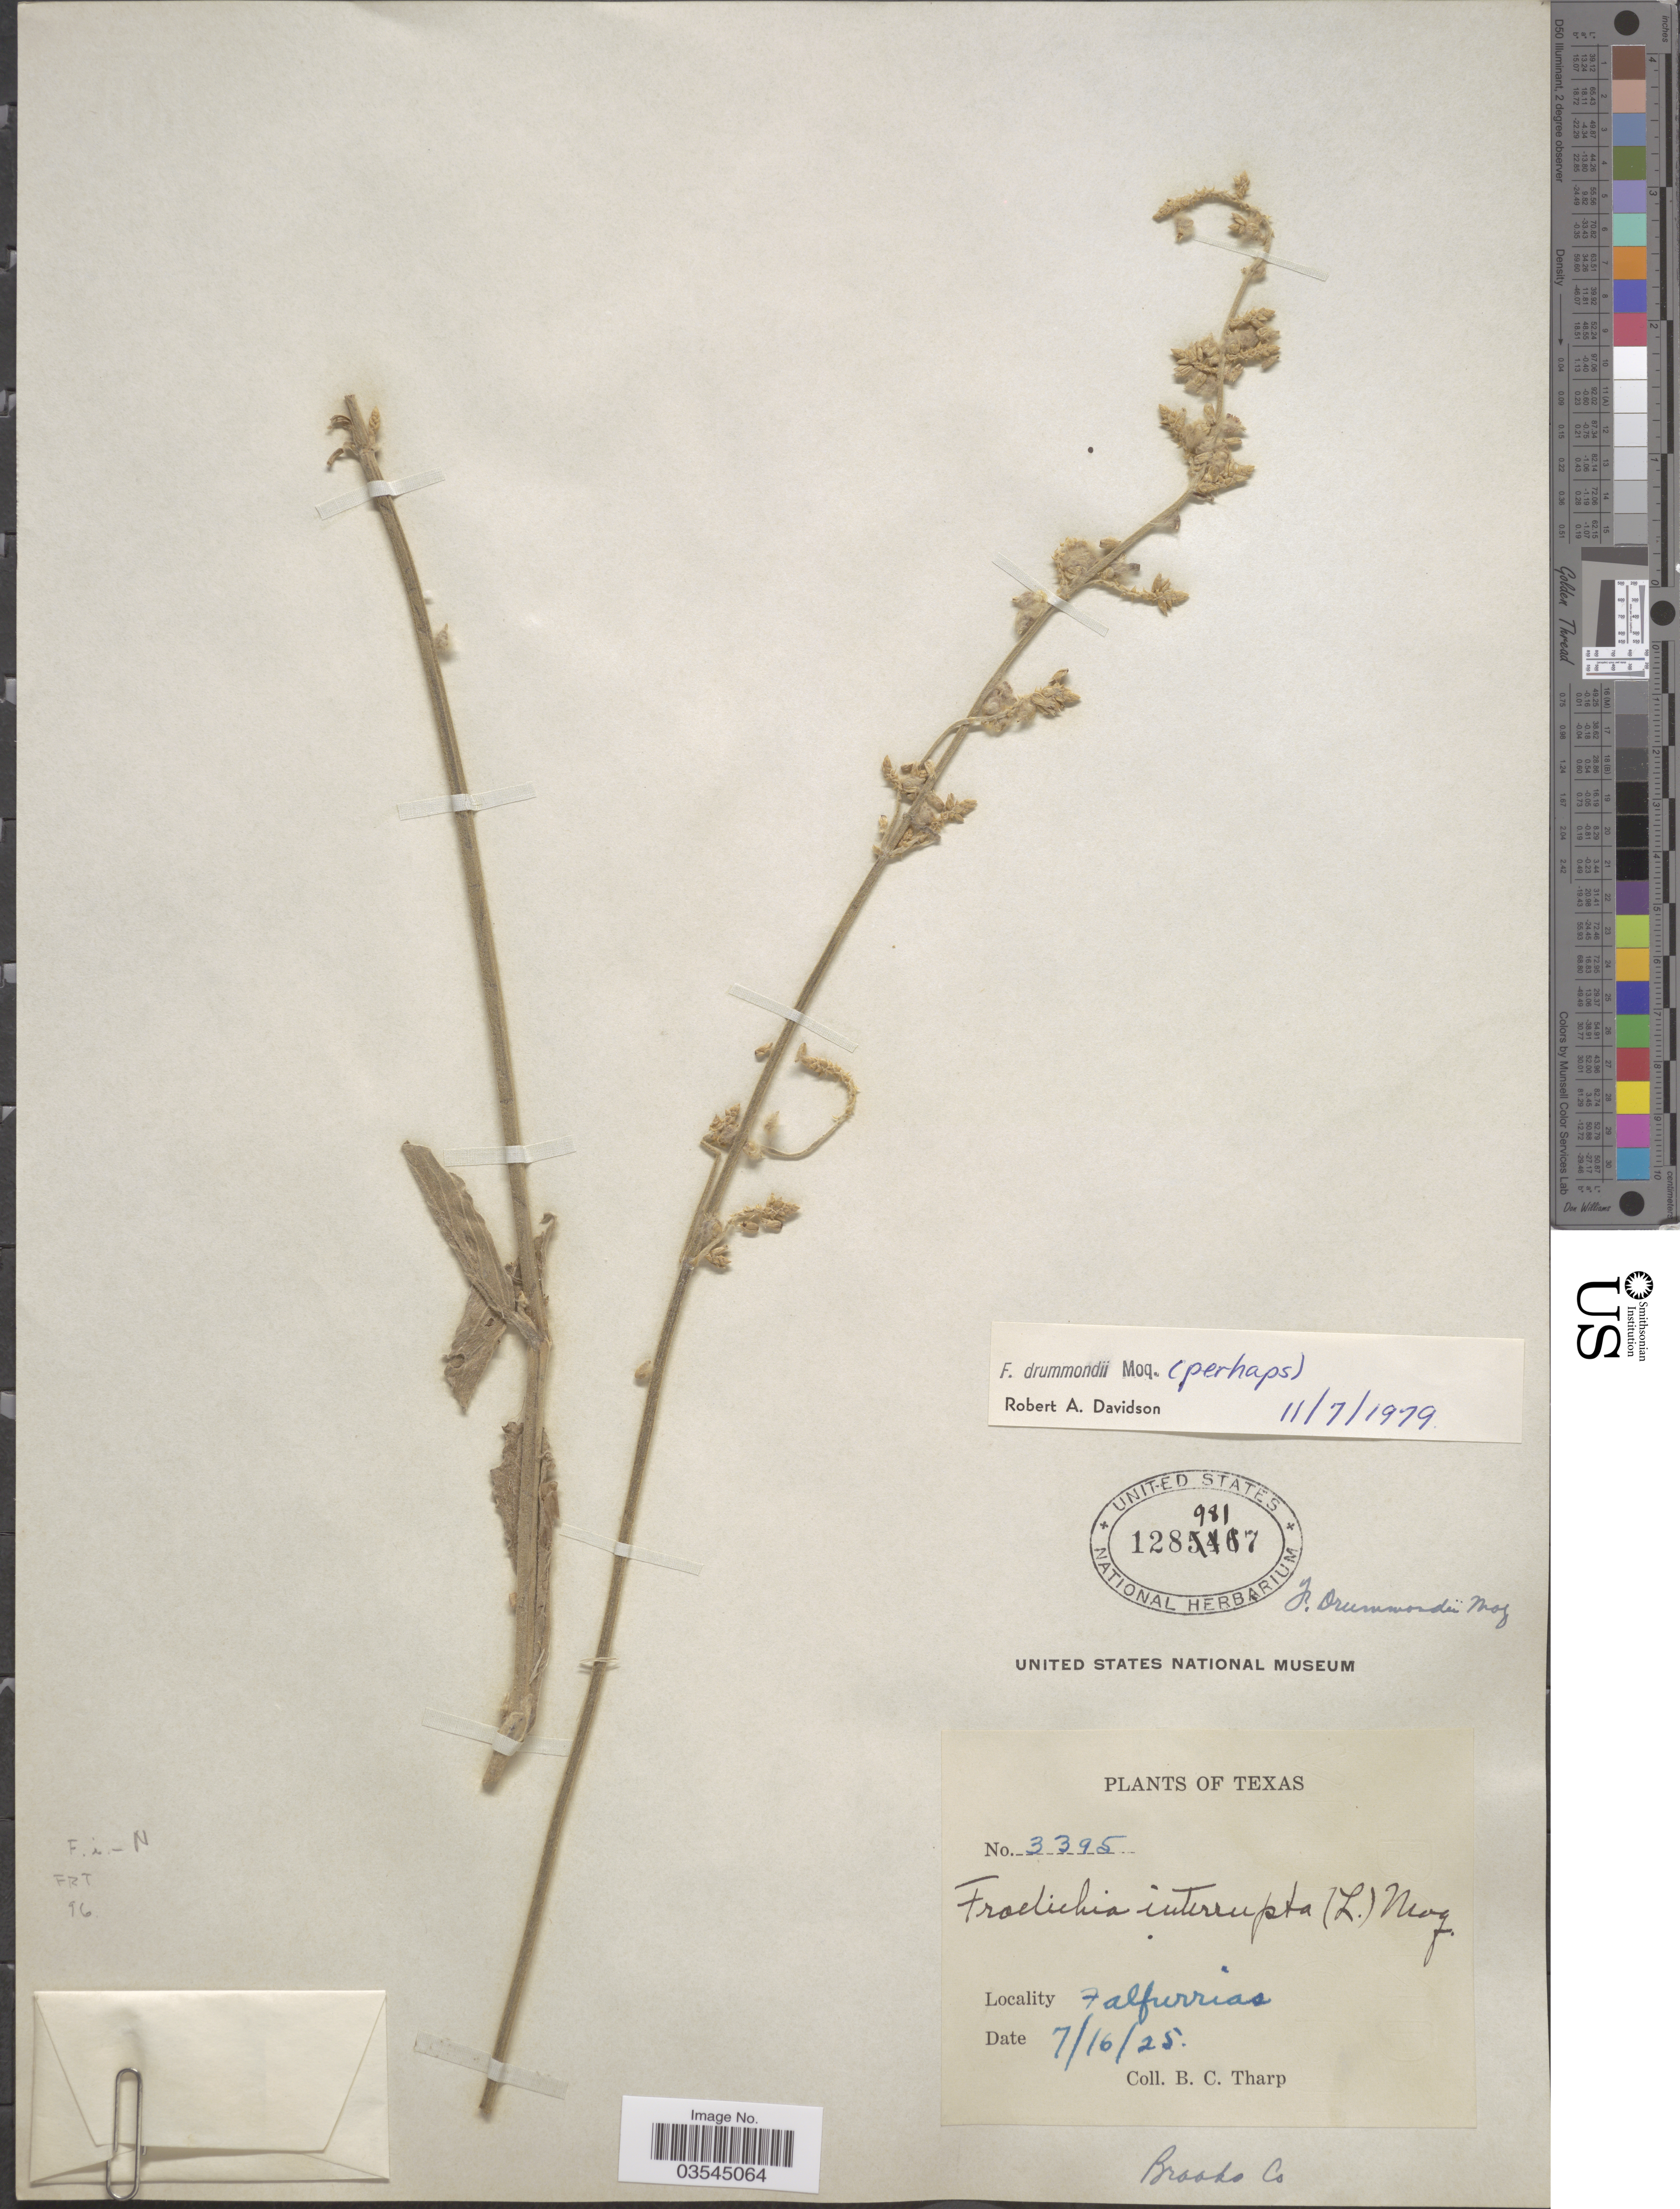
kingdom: Plantae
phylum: Tracheophyta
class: Magnoliopsida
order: Caryophyllales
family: Amaranthaceae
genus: Froelichia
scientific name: Froelichia interrupta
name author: (L.) Moq.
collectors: B. C. Tharp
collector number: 3395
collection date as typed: Transcribed d/m/y: 16/7/25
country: United States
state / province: Texas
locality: Falfurrias. Brooks Co.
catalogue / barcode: US 1289817